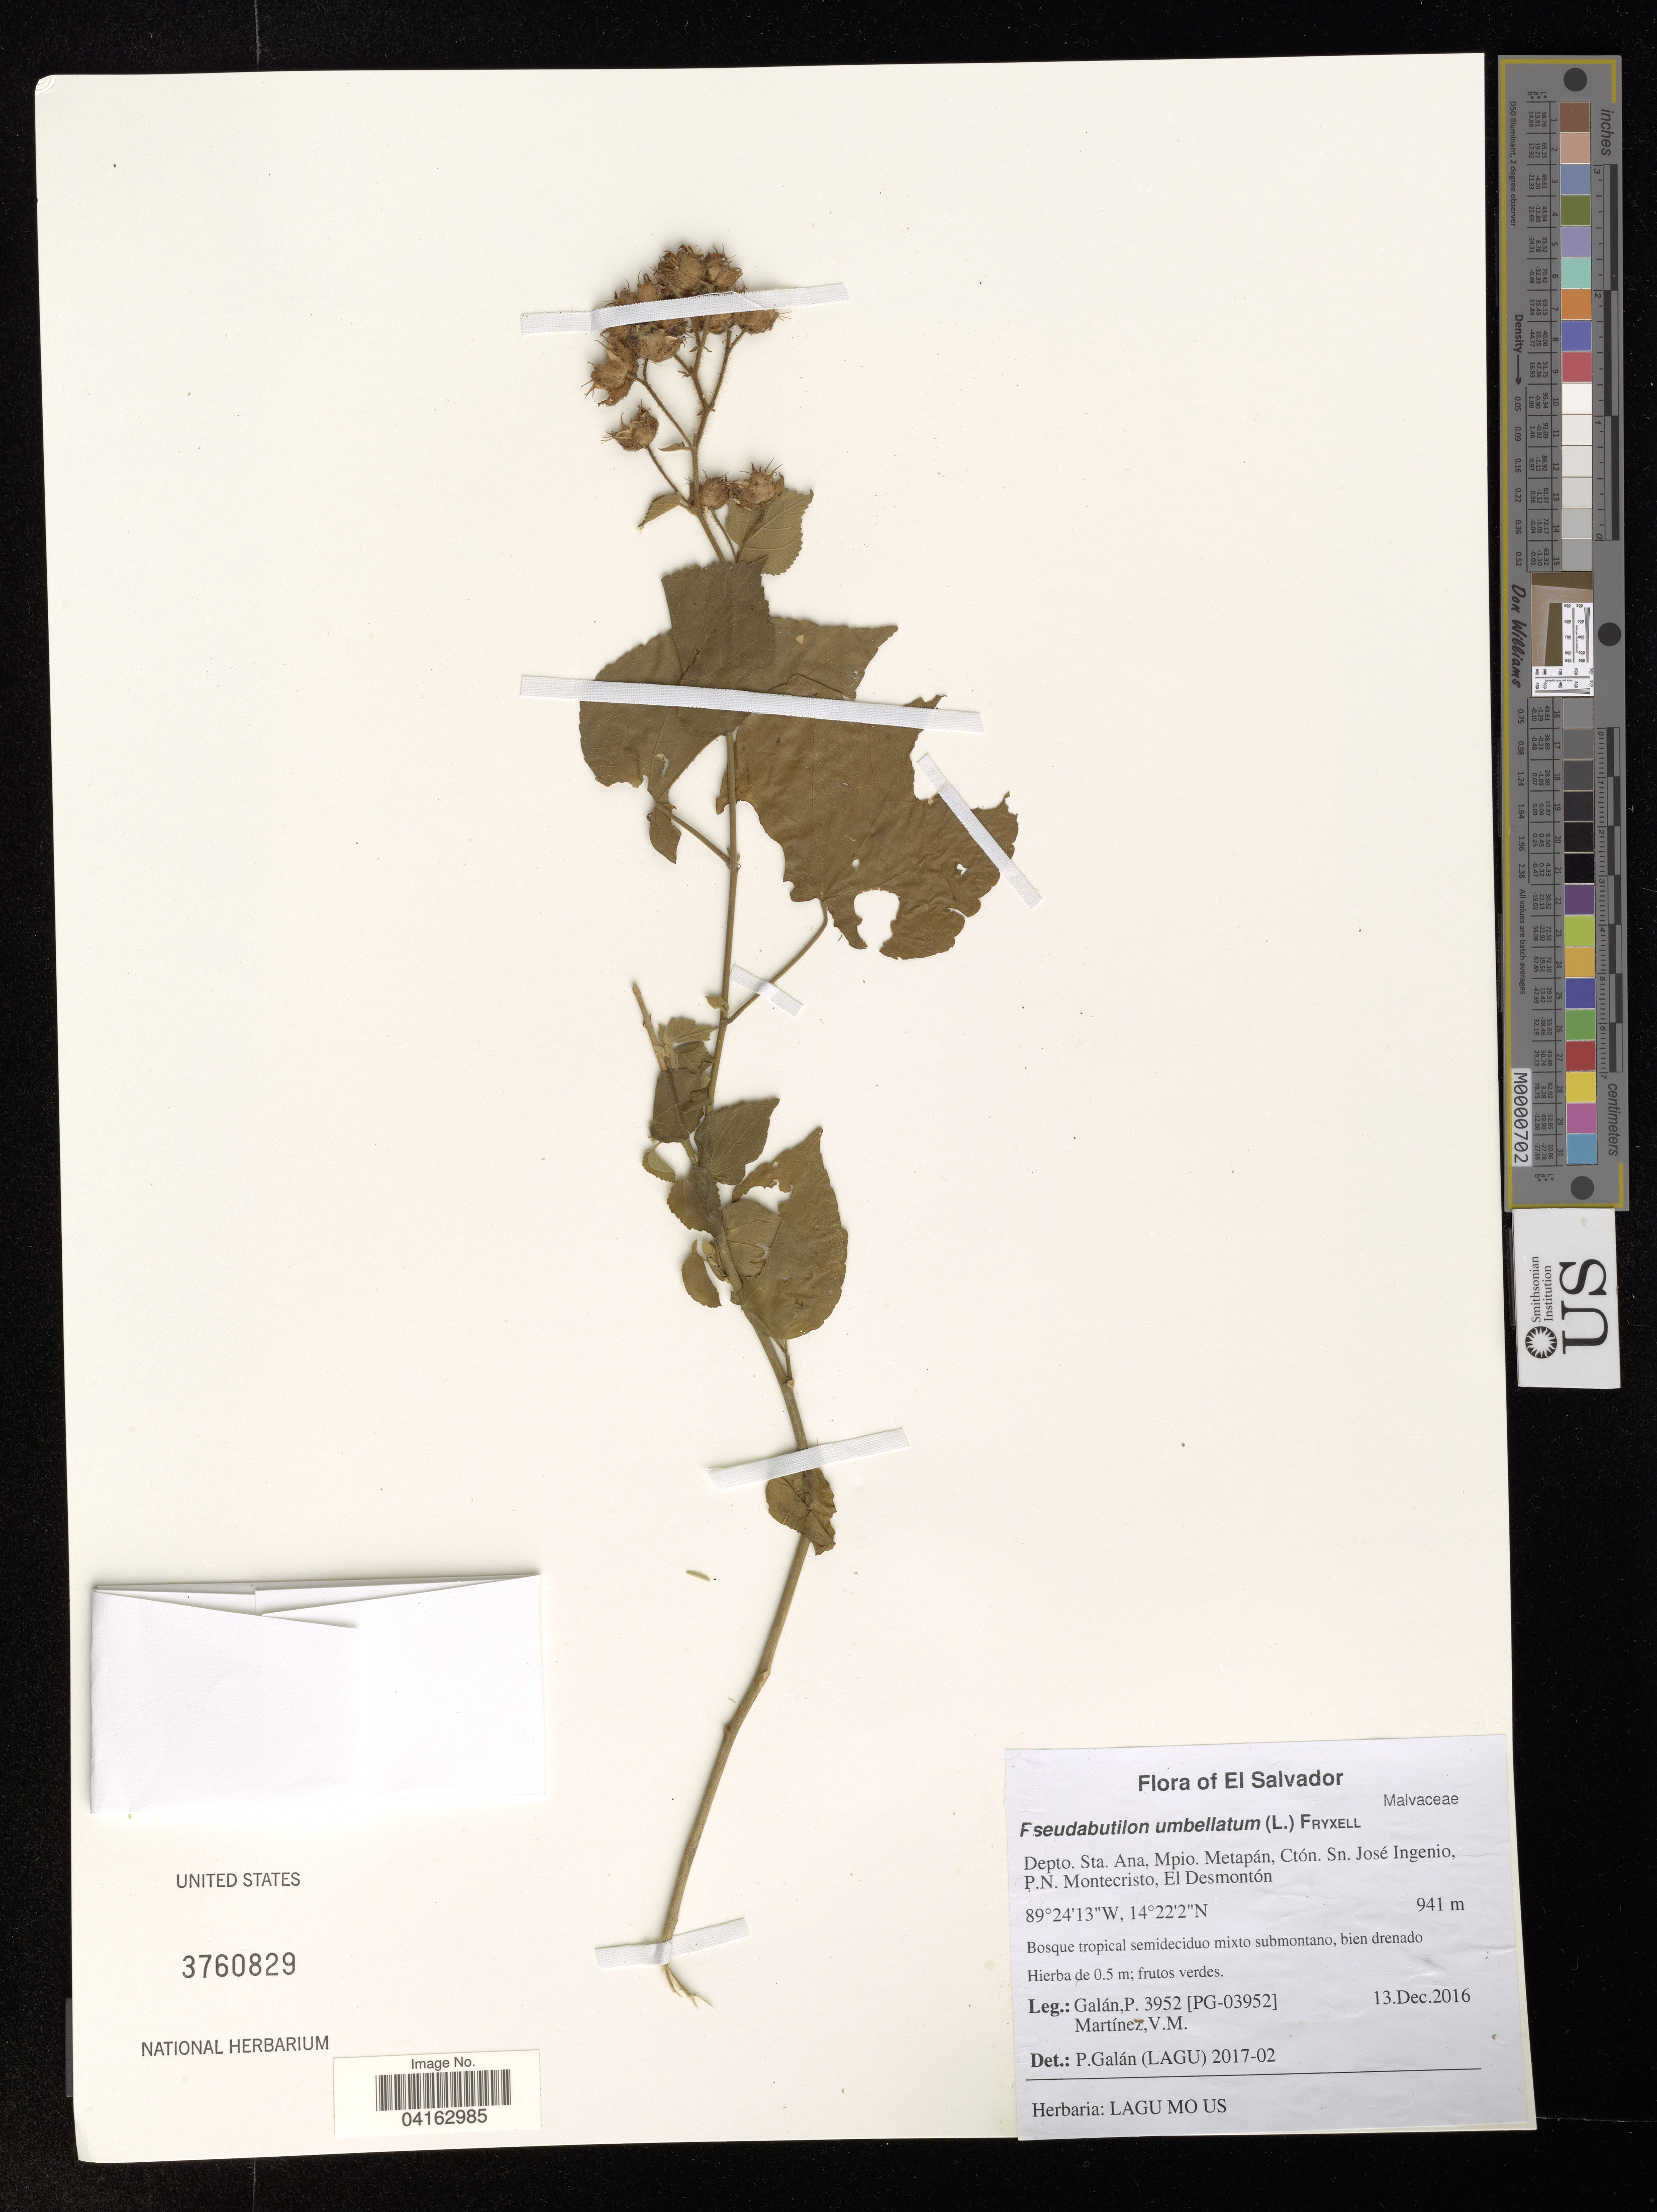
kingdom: Plantae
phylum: Tracheophyta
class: Magnoliopsida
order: Malvales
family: Malvaceae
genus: Pseudabutilon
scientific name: Pseudabutilon umbellatum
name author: (L.) Fryxell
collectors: P. Galan & V. M. Martínez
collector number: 3952 / [PG-03952]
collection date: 2016-12-13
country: El Salvador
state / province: Santa Ana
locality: Depto. Sta. Ana, Mpio. Metapán, Ctón. Sn. José Ingenio, P.N. Montecristo, El Desmontón.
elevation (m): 941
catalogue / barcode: US 3760829